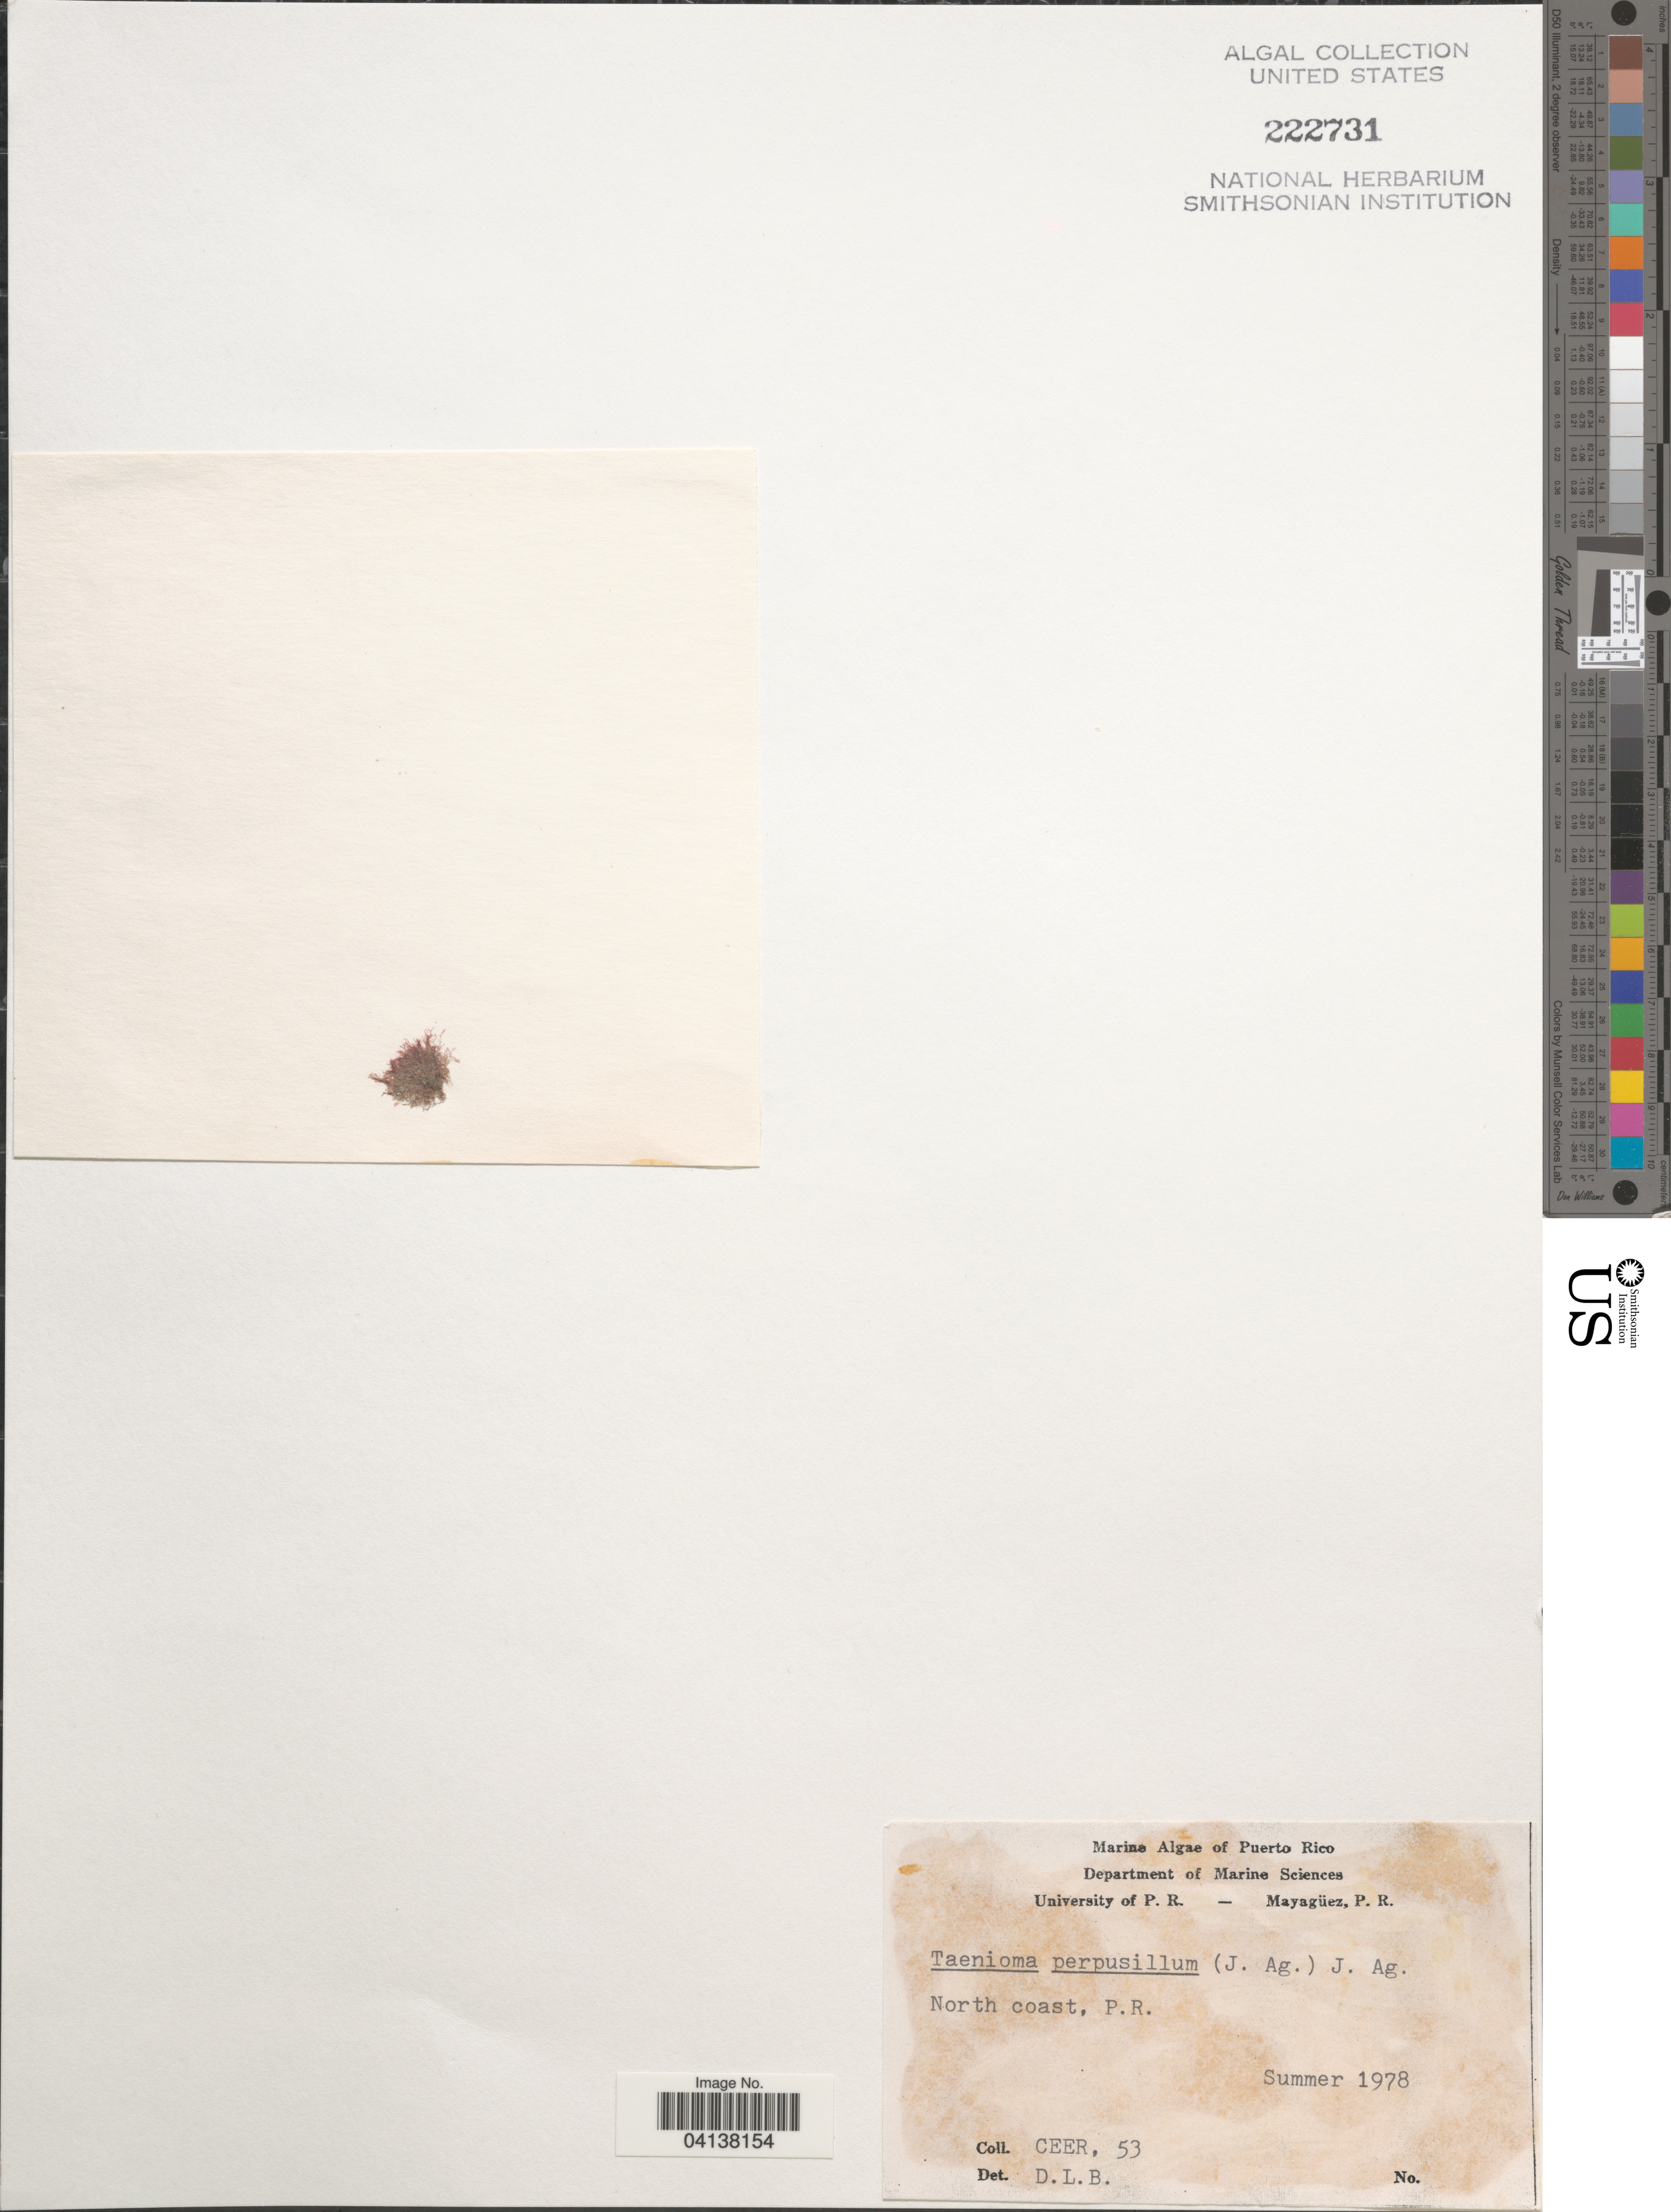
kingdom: Plantae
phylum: Rhodophyta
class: Florideophyceae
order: Ceramiales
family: Delesseriaceae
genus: Taenioma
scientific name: Taenioma perpusillum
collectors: C. E. E. R.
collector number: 53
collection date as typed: Summer 1978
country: Puerto Rico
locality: North coast.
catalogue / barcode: US 222731